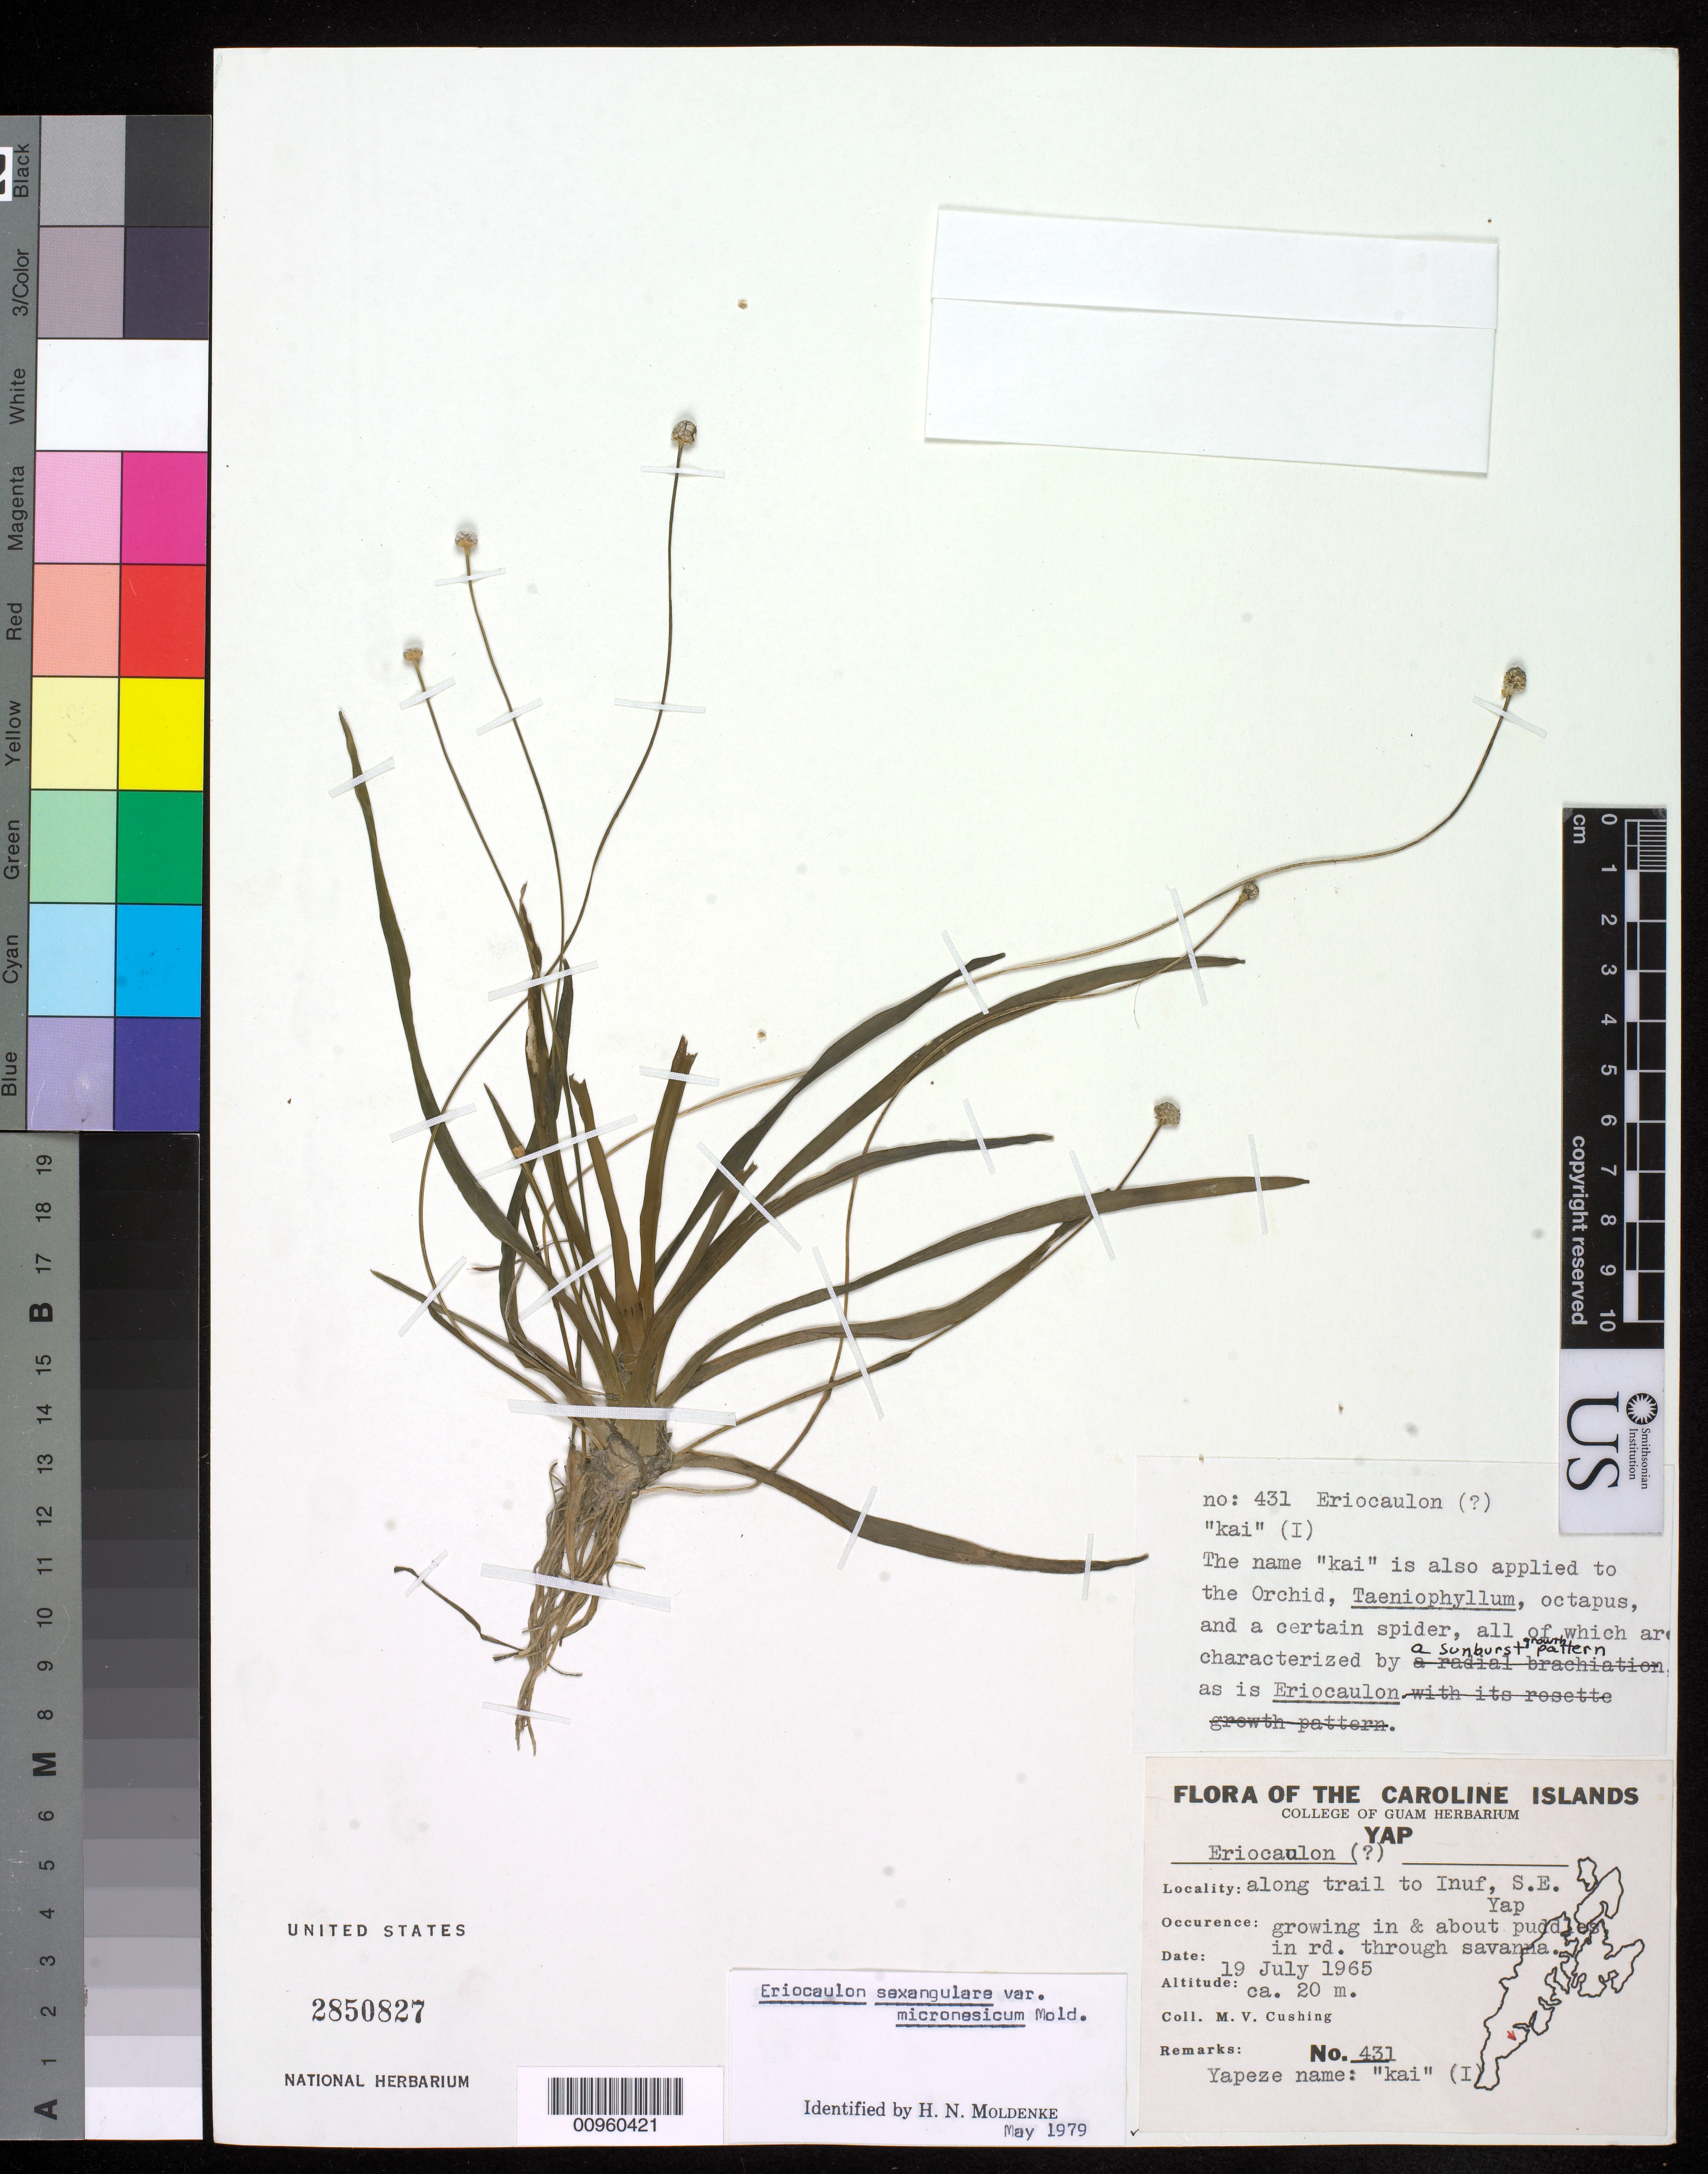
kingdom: Plantae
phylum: Tracheophyta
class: Liliopsida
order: Poales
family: Eriocaulaceae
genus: Eriocaulon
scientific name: Eriocaulon sexangulare var. micronesicum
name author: Moldenke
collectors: M. V. Cushing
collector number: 431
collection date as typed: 19 Jul 1965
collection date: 1965-07-19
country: Micronesia, Federated States of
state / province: Yap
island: Yap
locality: trail to Inuf, SE Yap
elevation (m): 20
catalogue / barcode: US 2850827